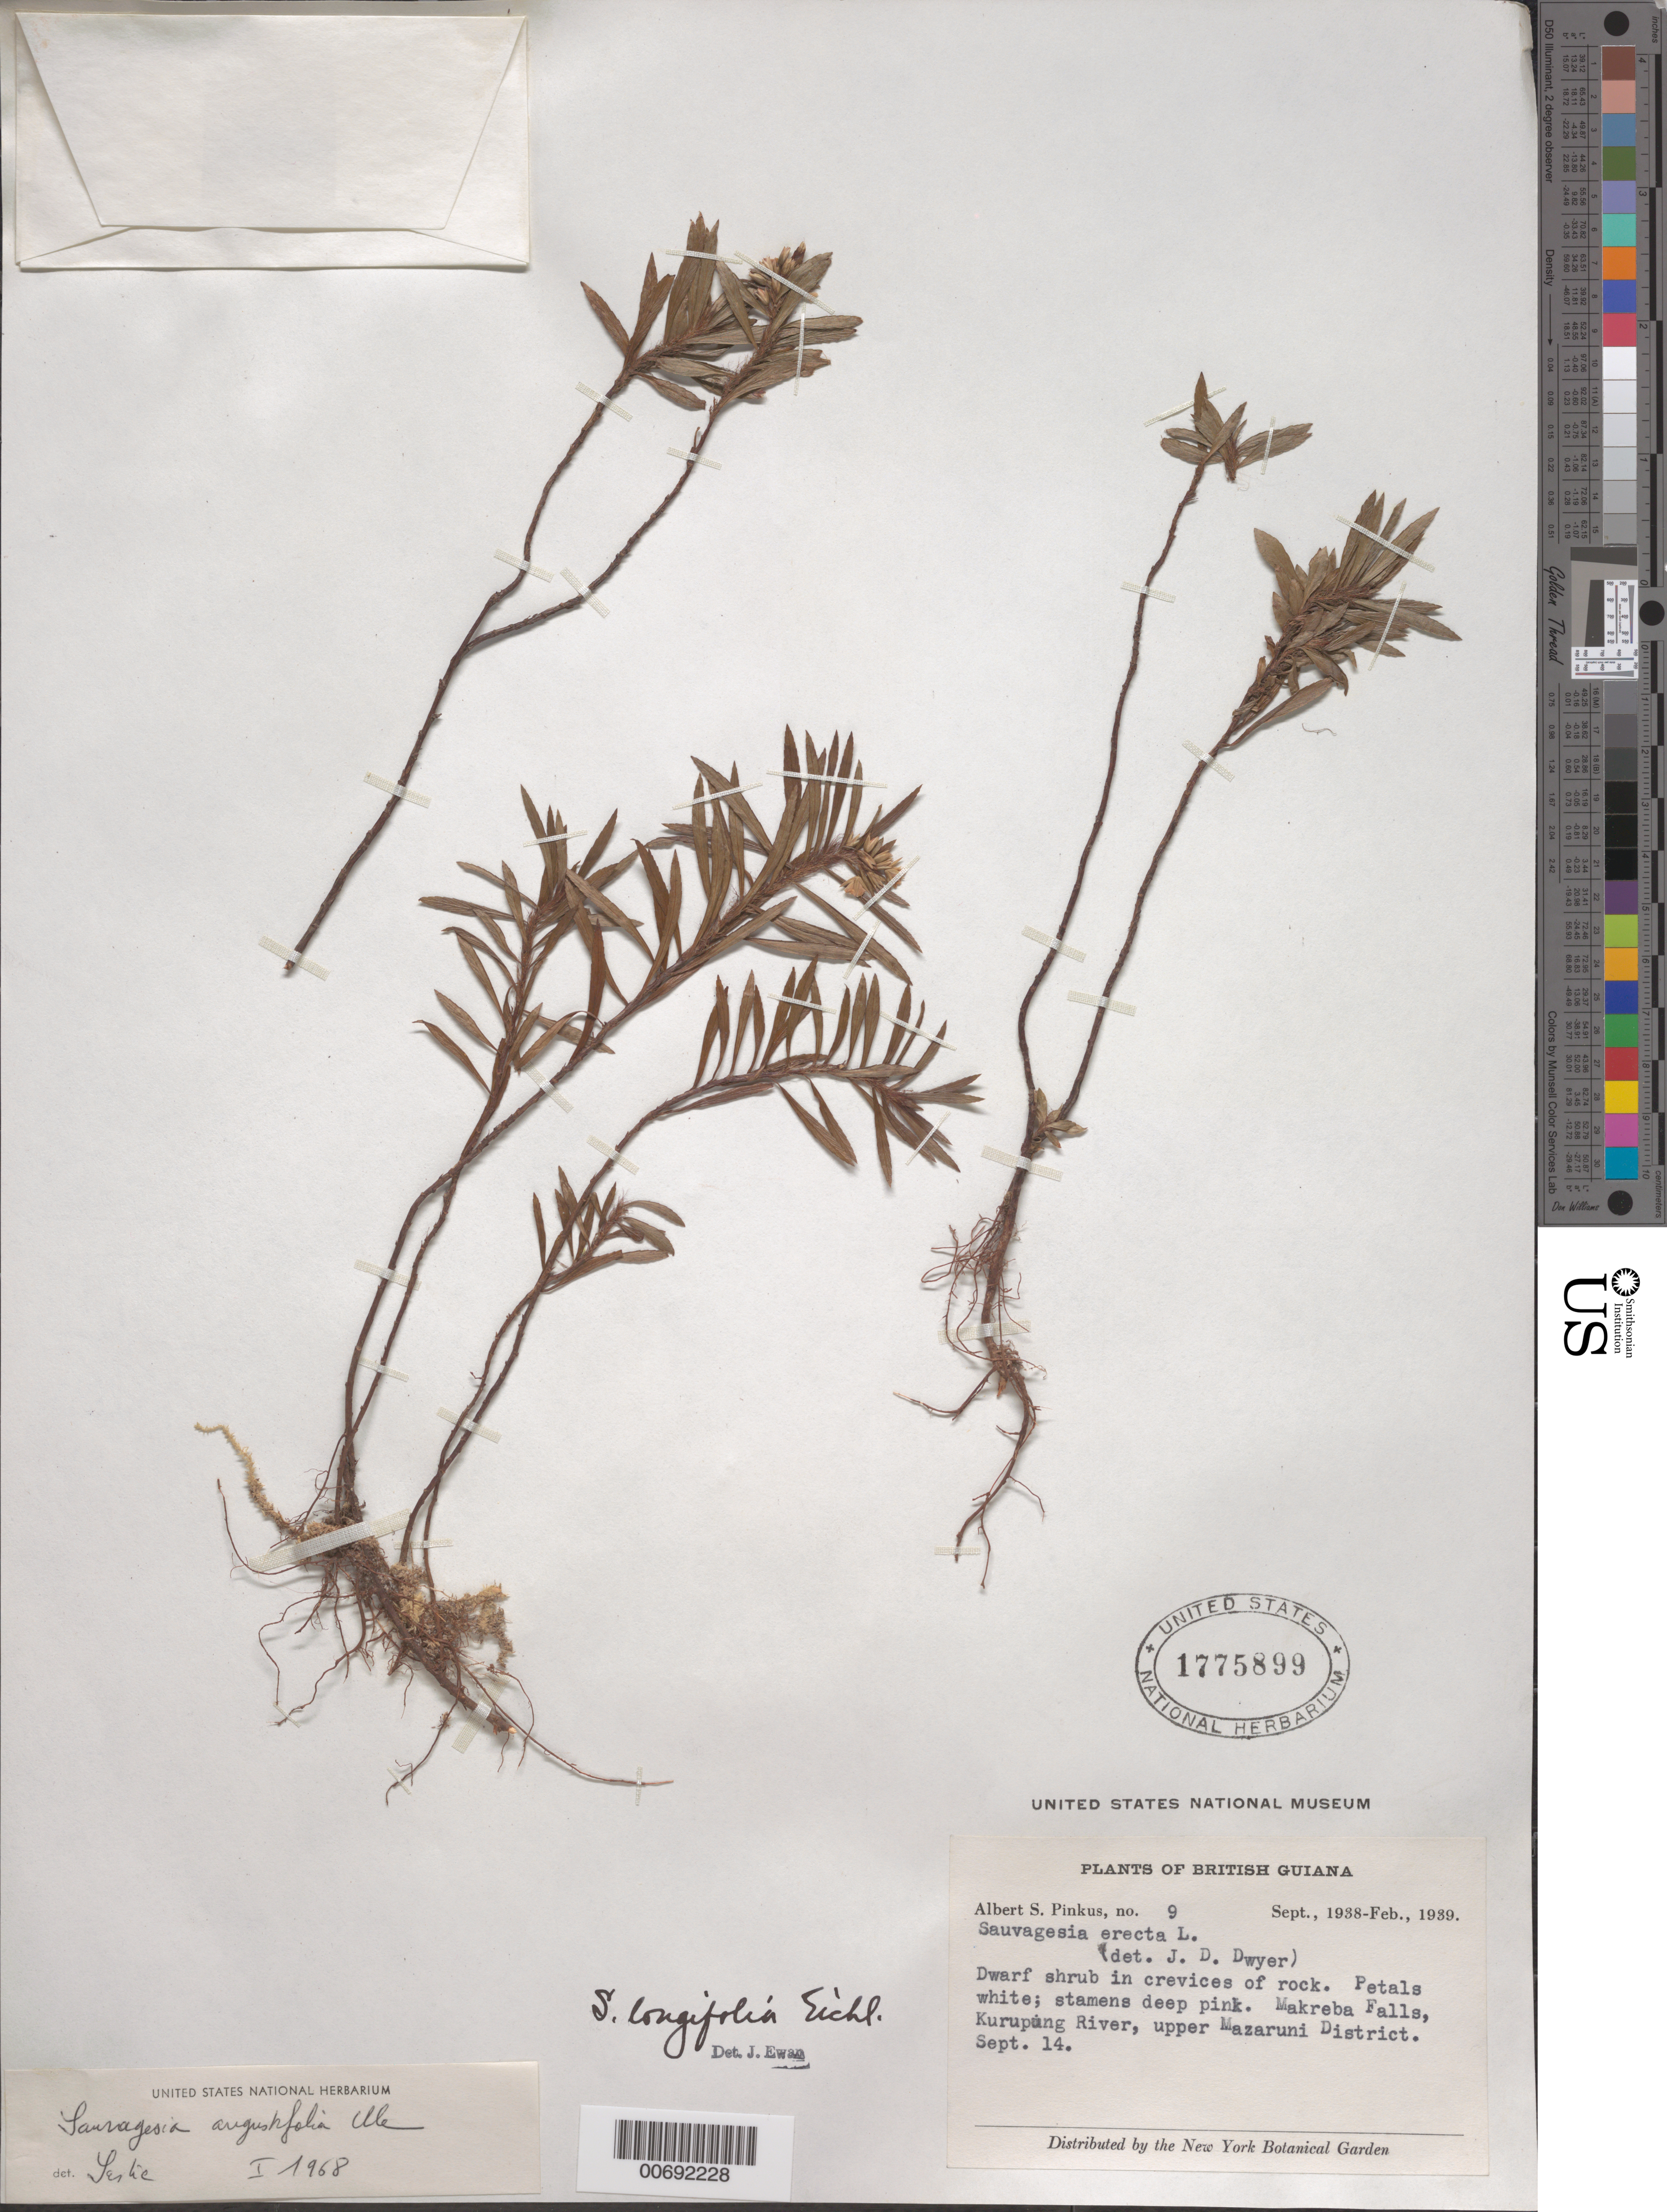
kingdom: Plantae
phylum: Tracheophyta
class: Magnoliopsida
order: Malpighiales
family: Ochnaceae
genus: Sauvagesia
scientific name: Sauvagesia angustifolia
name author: Ule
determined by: Sastre, C. H. L.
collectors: A. Pinkus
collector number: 9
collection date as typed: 14-Sep-39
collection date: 1939-09-14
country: Guyana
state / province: Cuyuni-Mazaruni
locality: Makreba R., Kurupung R., upper Mazaruni Dist.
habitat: In crevices of rock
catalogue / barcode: US 1775899